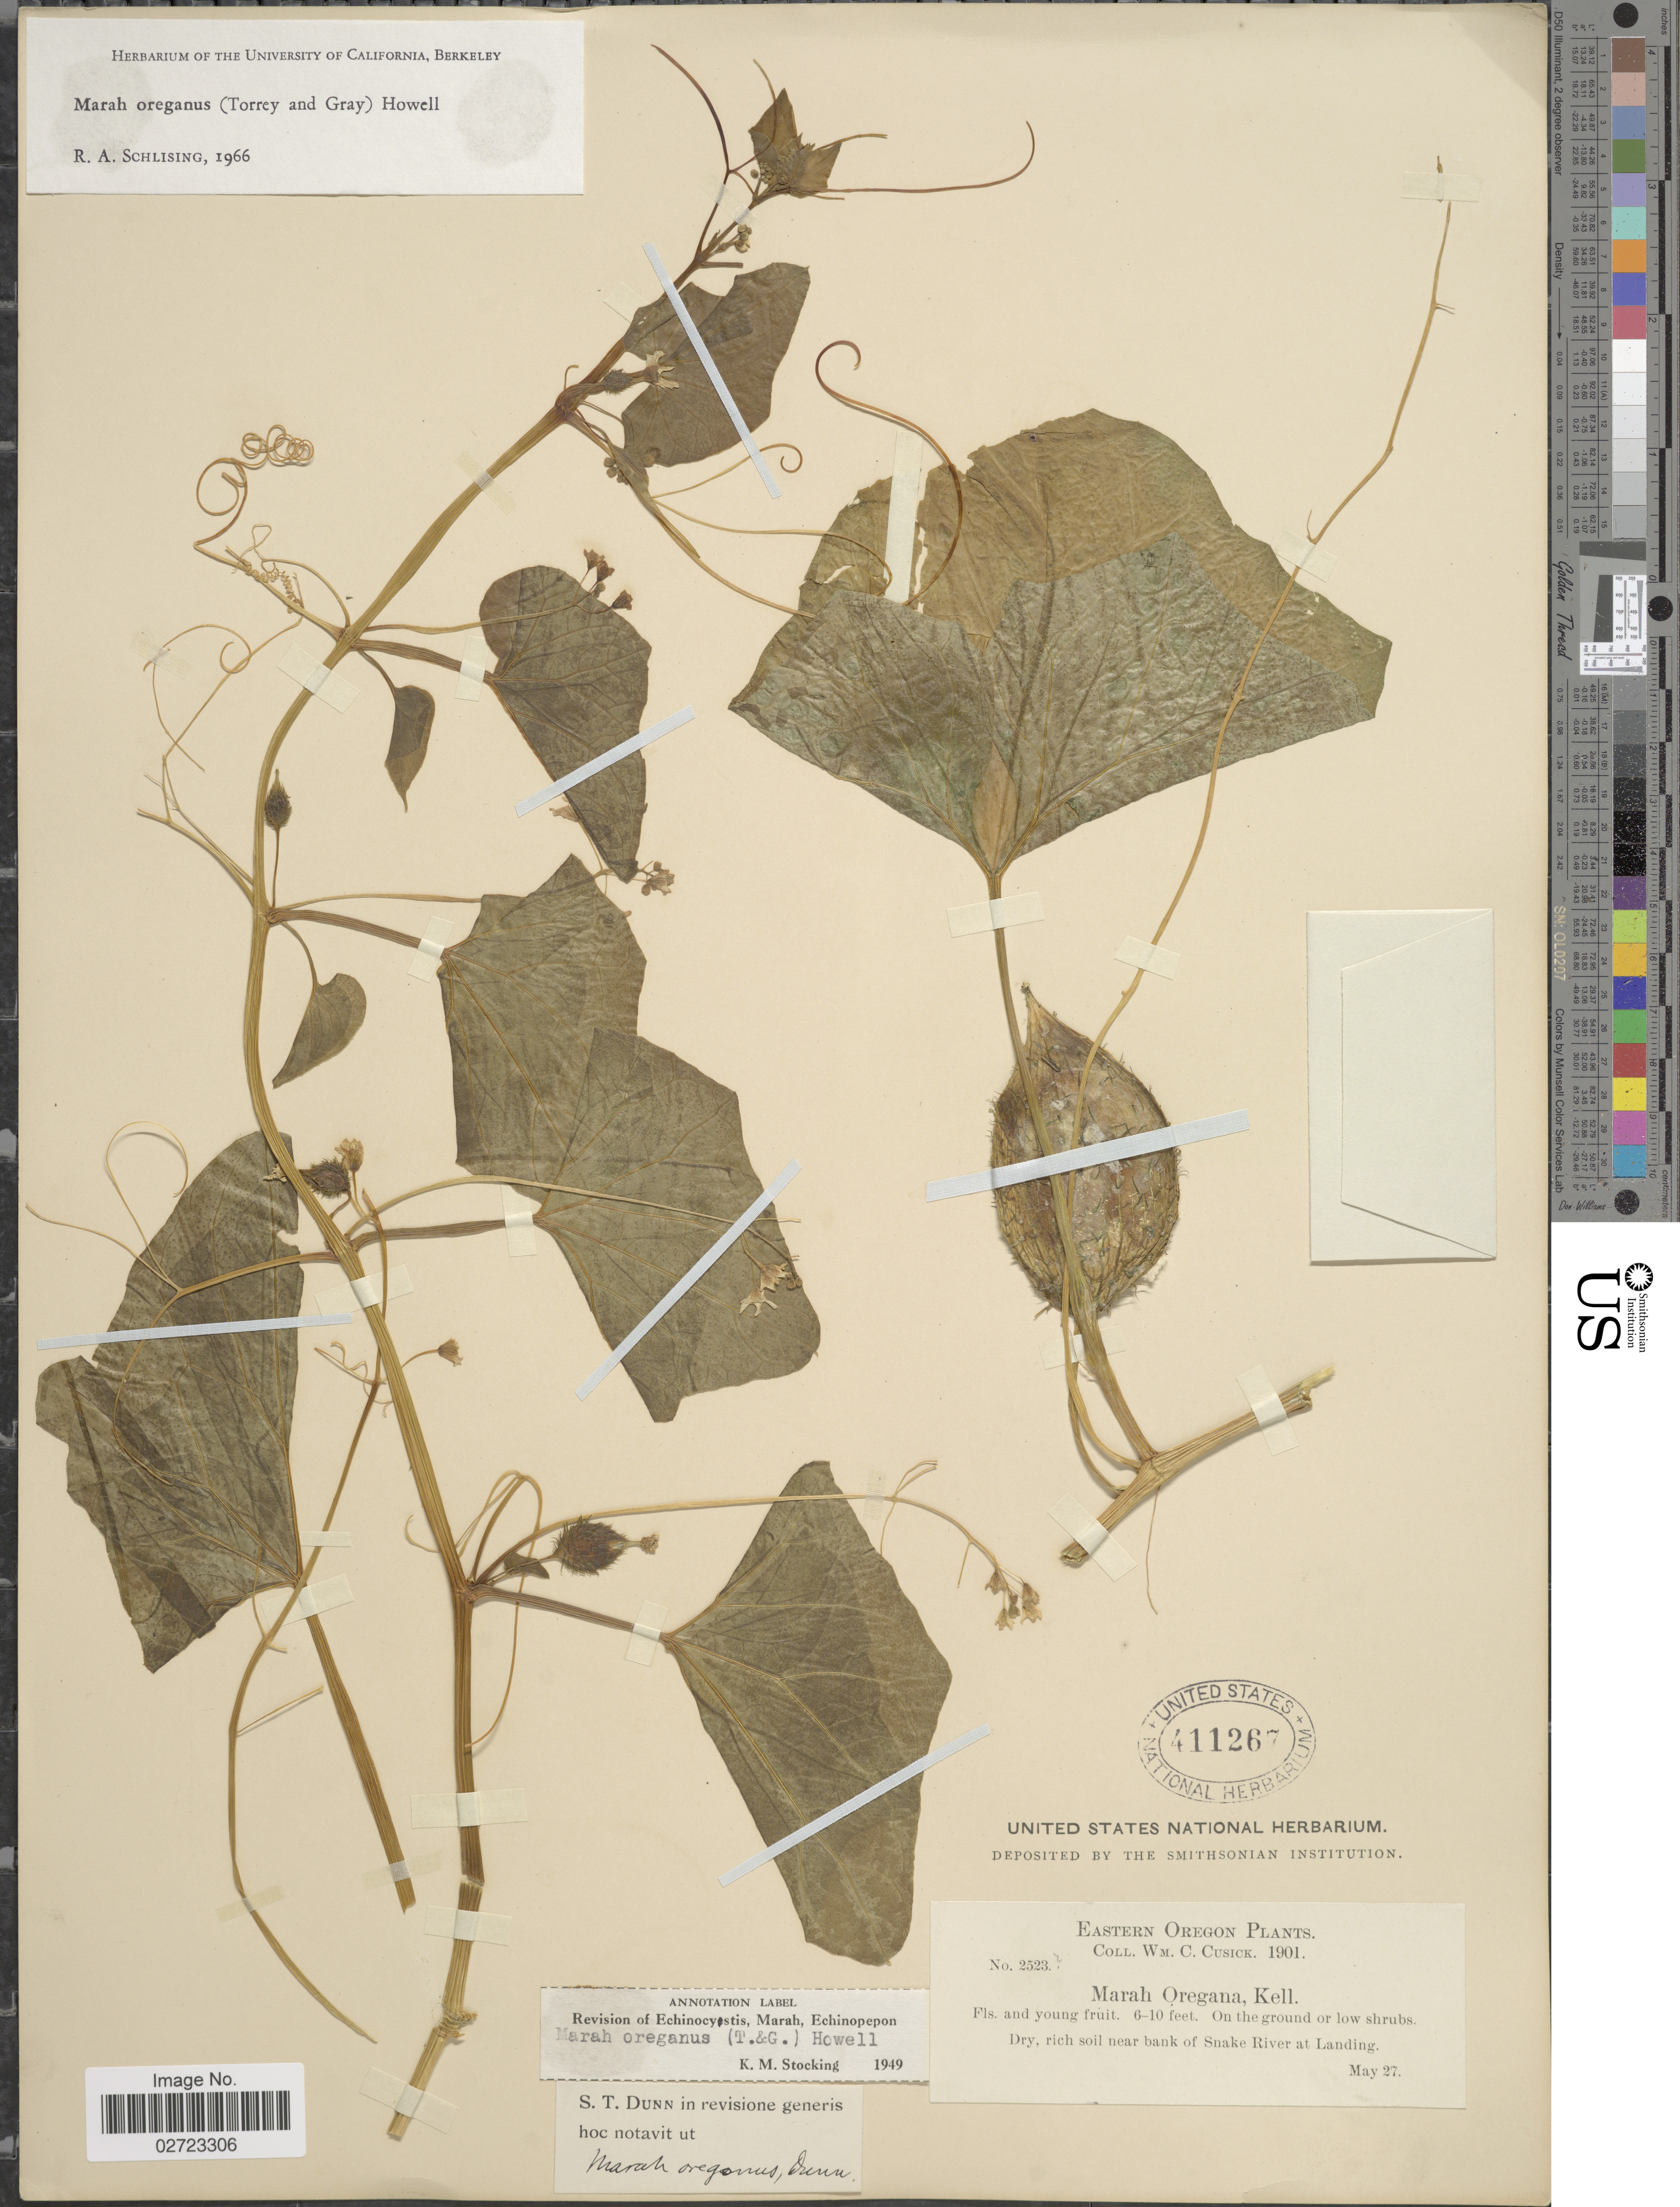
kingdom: Plantae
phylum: Tracheophyta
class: Magnoliopsida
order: Cucurbitales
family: Cucurbitaceae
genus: Marah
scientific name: Marah oregana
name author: (Torr. & A. Gray) Howell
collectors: W. C. Cusick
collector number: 2523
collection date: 1901-05-27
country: United States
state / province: Oregon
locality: Eastern Oregon, on the ground or low shrubs, near bank of Snake River at Landing.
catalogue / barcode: US 411267